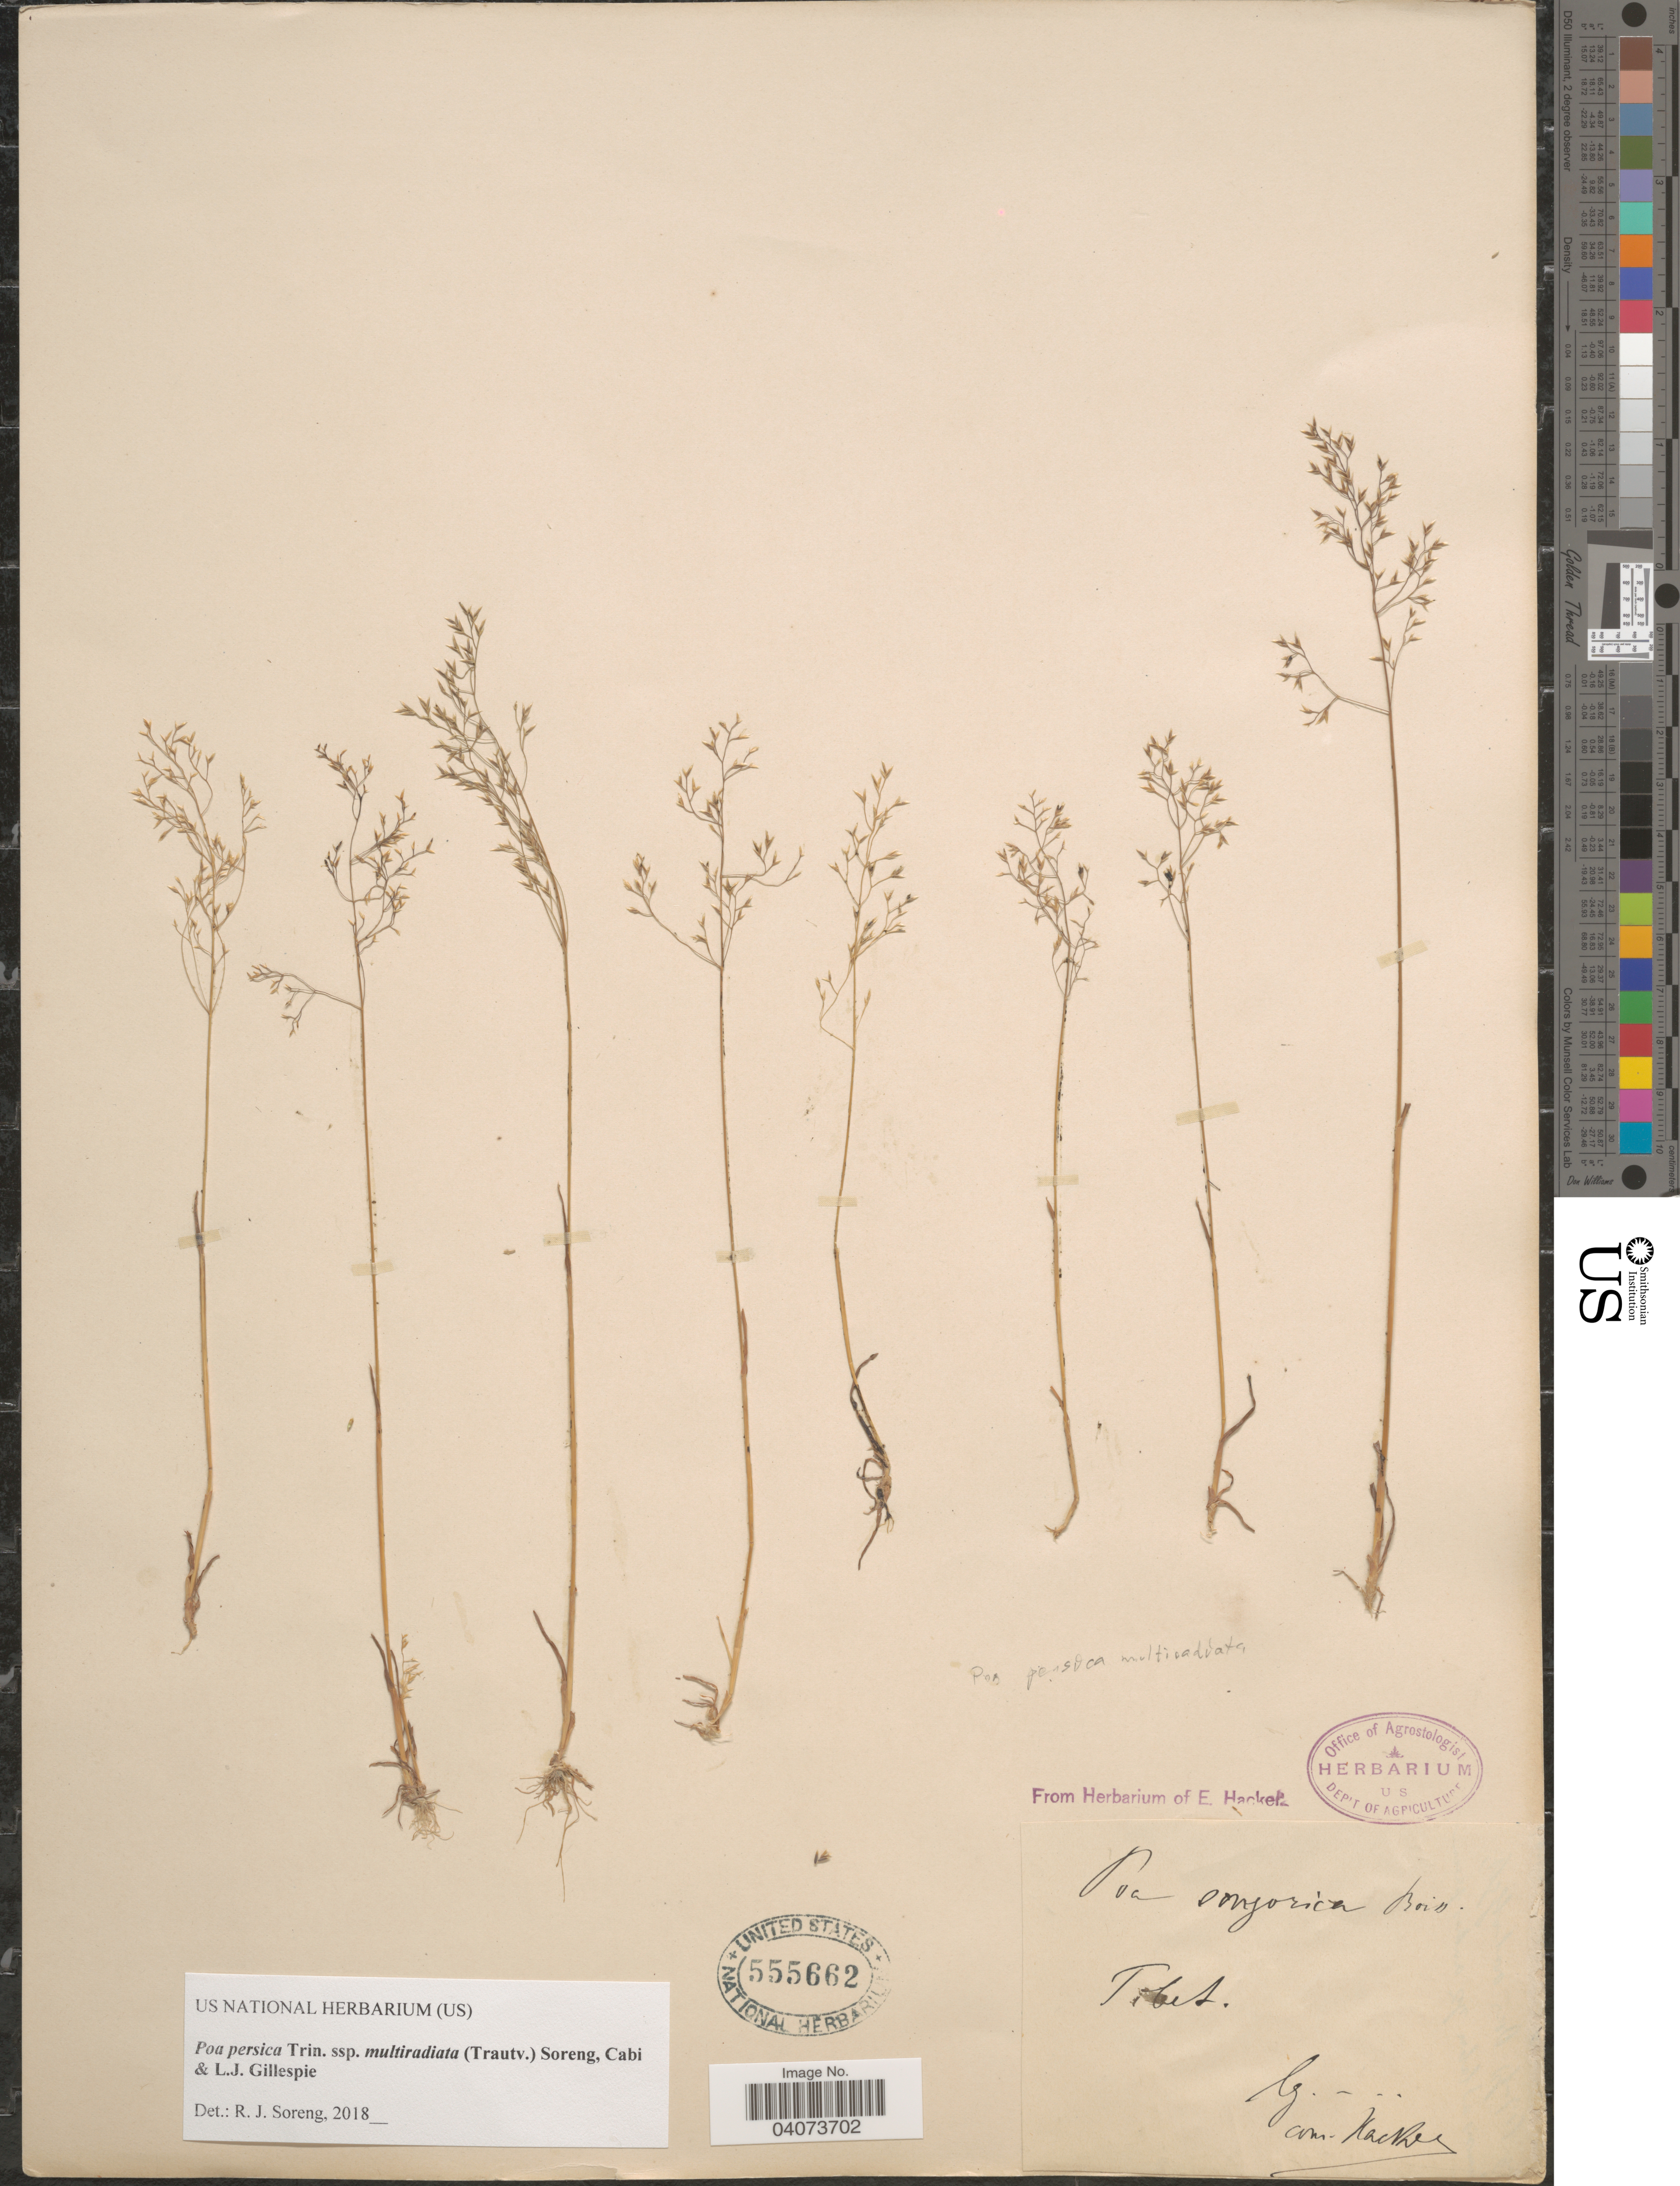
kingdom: Plantae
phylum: Tracheophyta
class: Liliopsida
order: Poales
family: Poaceae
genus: Poa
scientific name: Poa persica subsp. multiradiata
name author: (Trautv.) Soreng et al.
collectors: E. Hackel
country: China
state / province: Xizang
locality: Tibet.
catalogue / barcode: US 555662